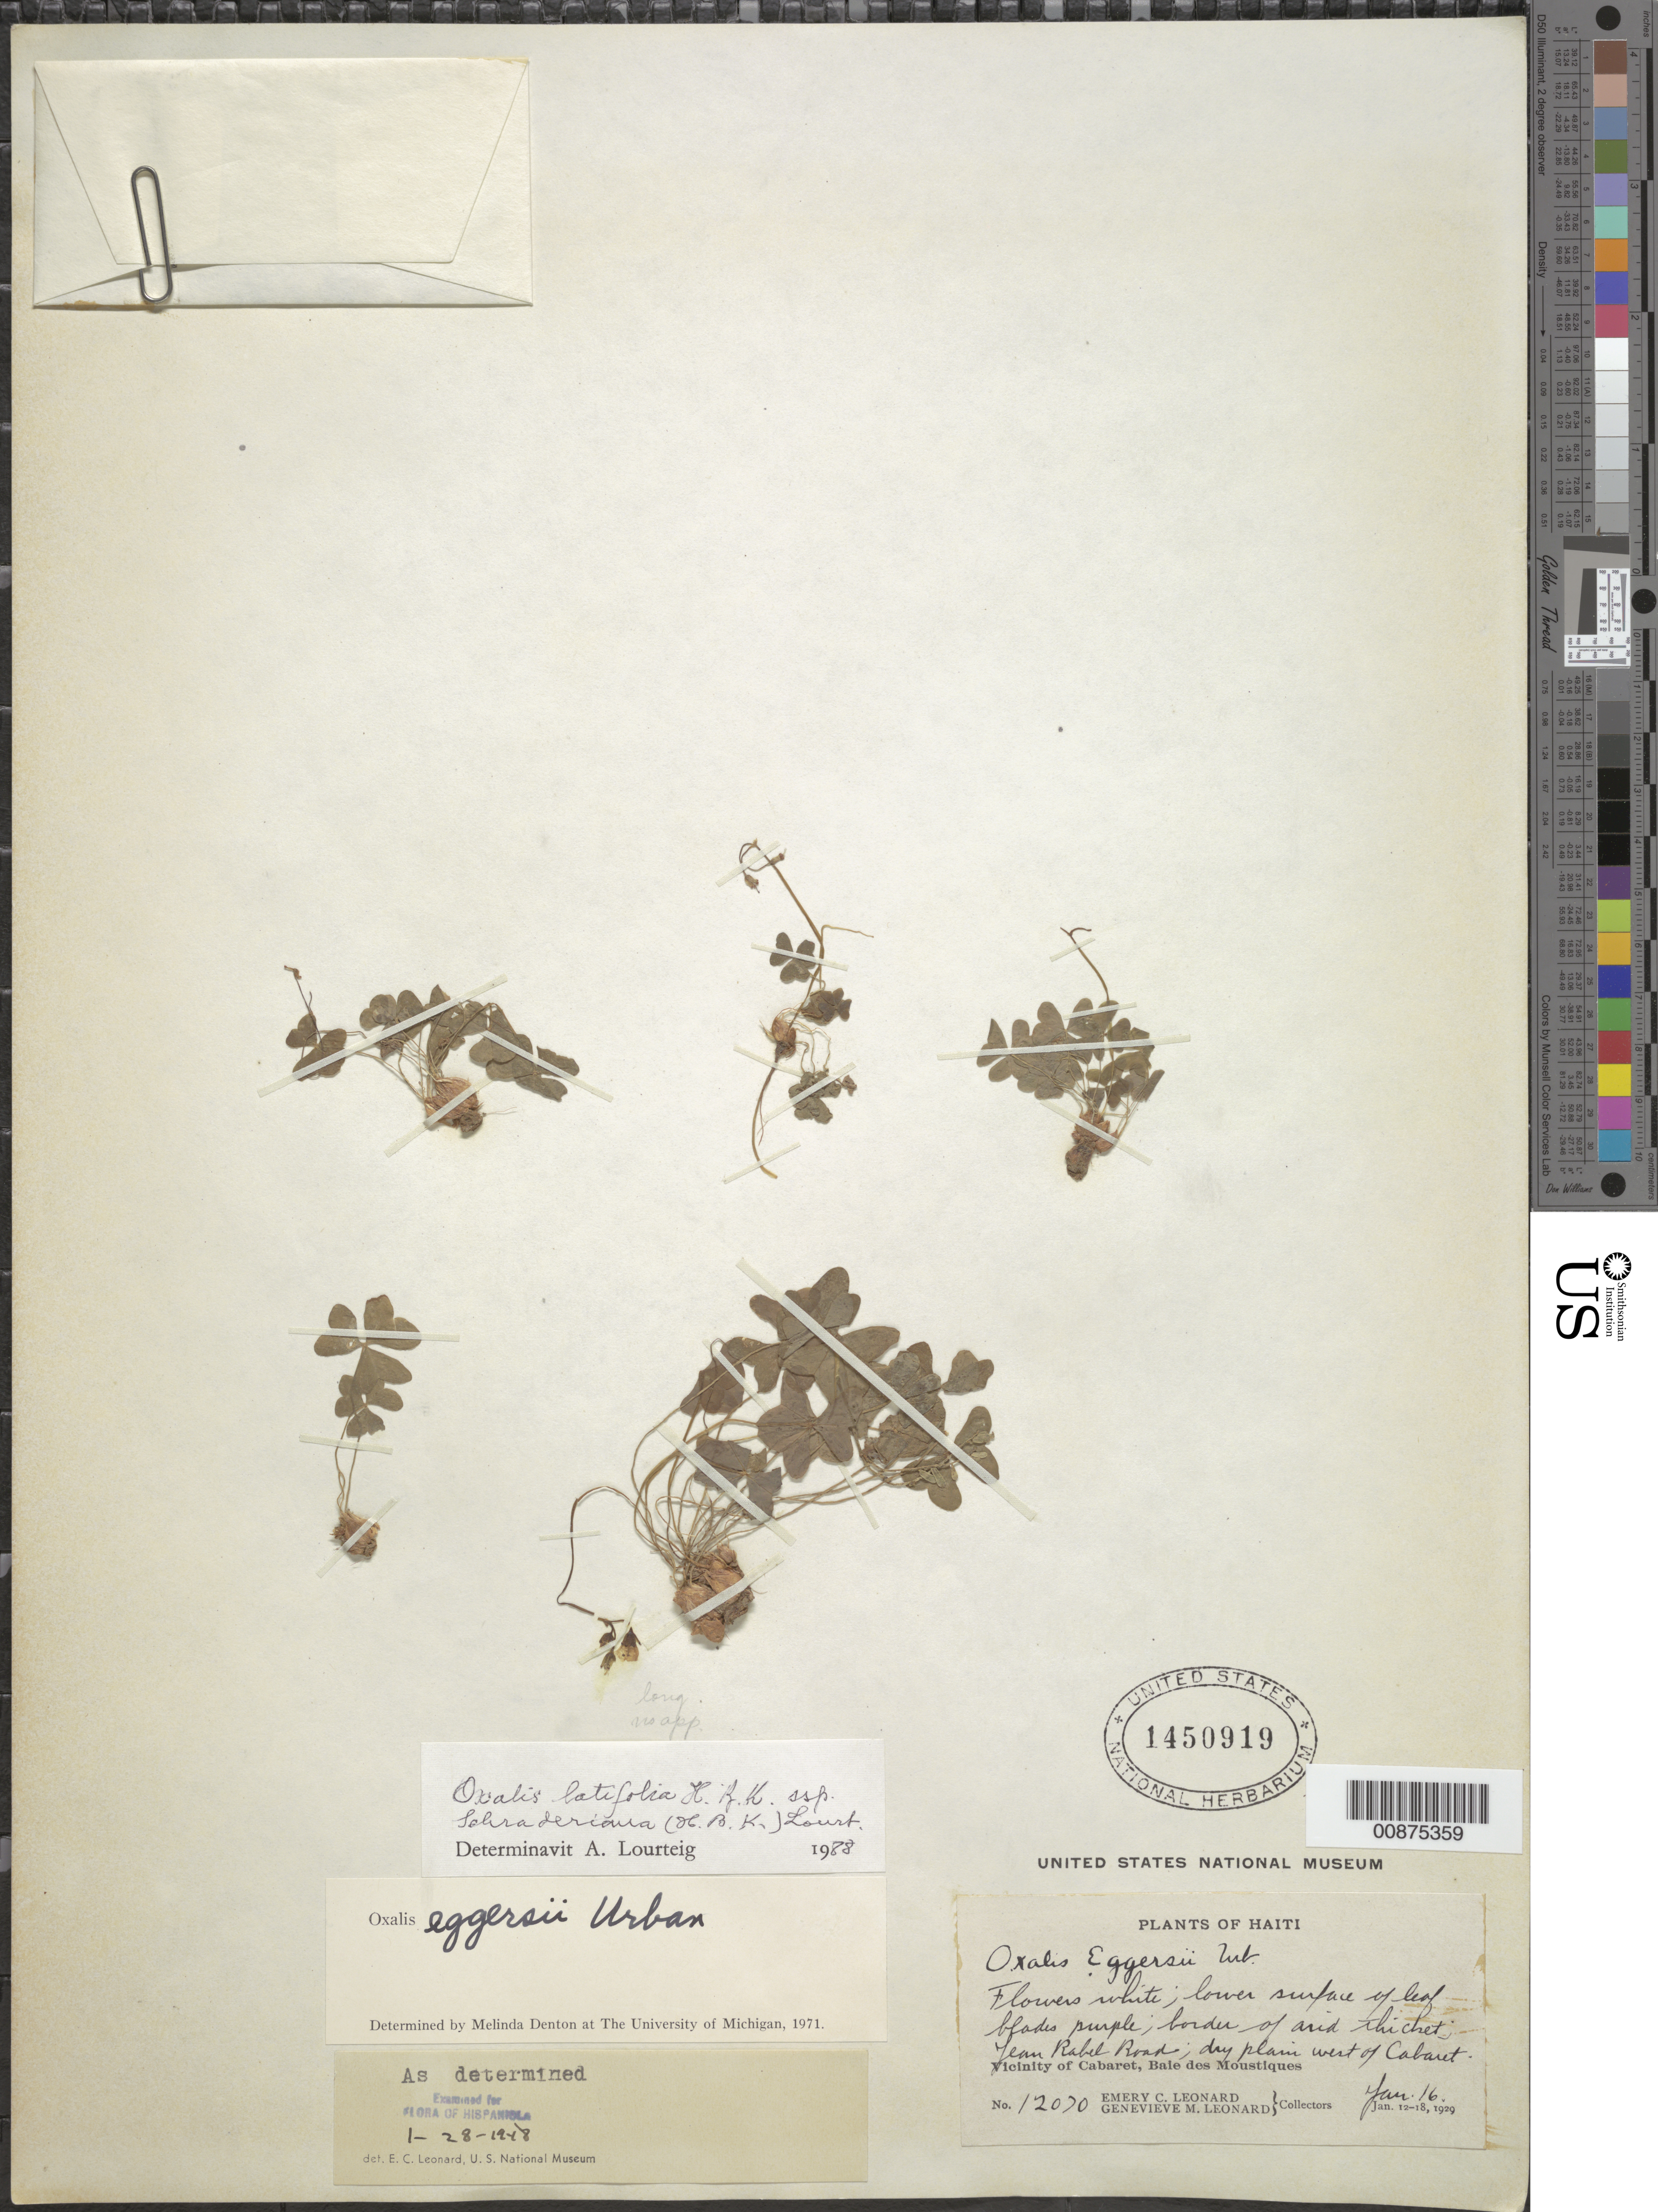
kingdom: Plantae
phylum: Tracheophyta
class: Magnoliopsida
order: Oxalidales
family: Oxalidaceae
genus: Oxalis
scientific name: Oxalis latifolia subsp. schraderiana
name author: (Kunth) Lourteig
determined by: Lourteig, A.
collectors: E. C. Leonard & G. M. Leonard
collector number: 12070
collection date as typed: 16 Jan 1929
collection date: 1929-01-16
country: Haiti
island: Hispaniola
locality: Vicinity of Cabaret, Baie des Moustiques. Jean Rabel Road; dry plain west of Cabaret.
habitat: Border of arid thicket.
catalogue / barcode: US 1450919